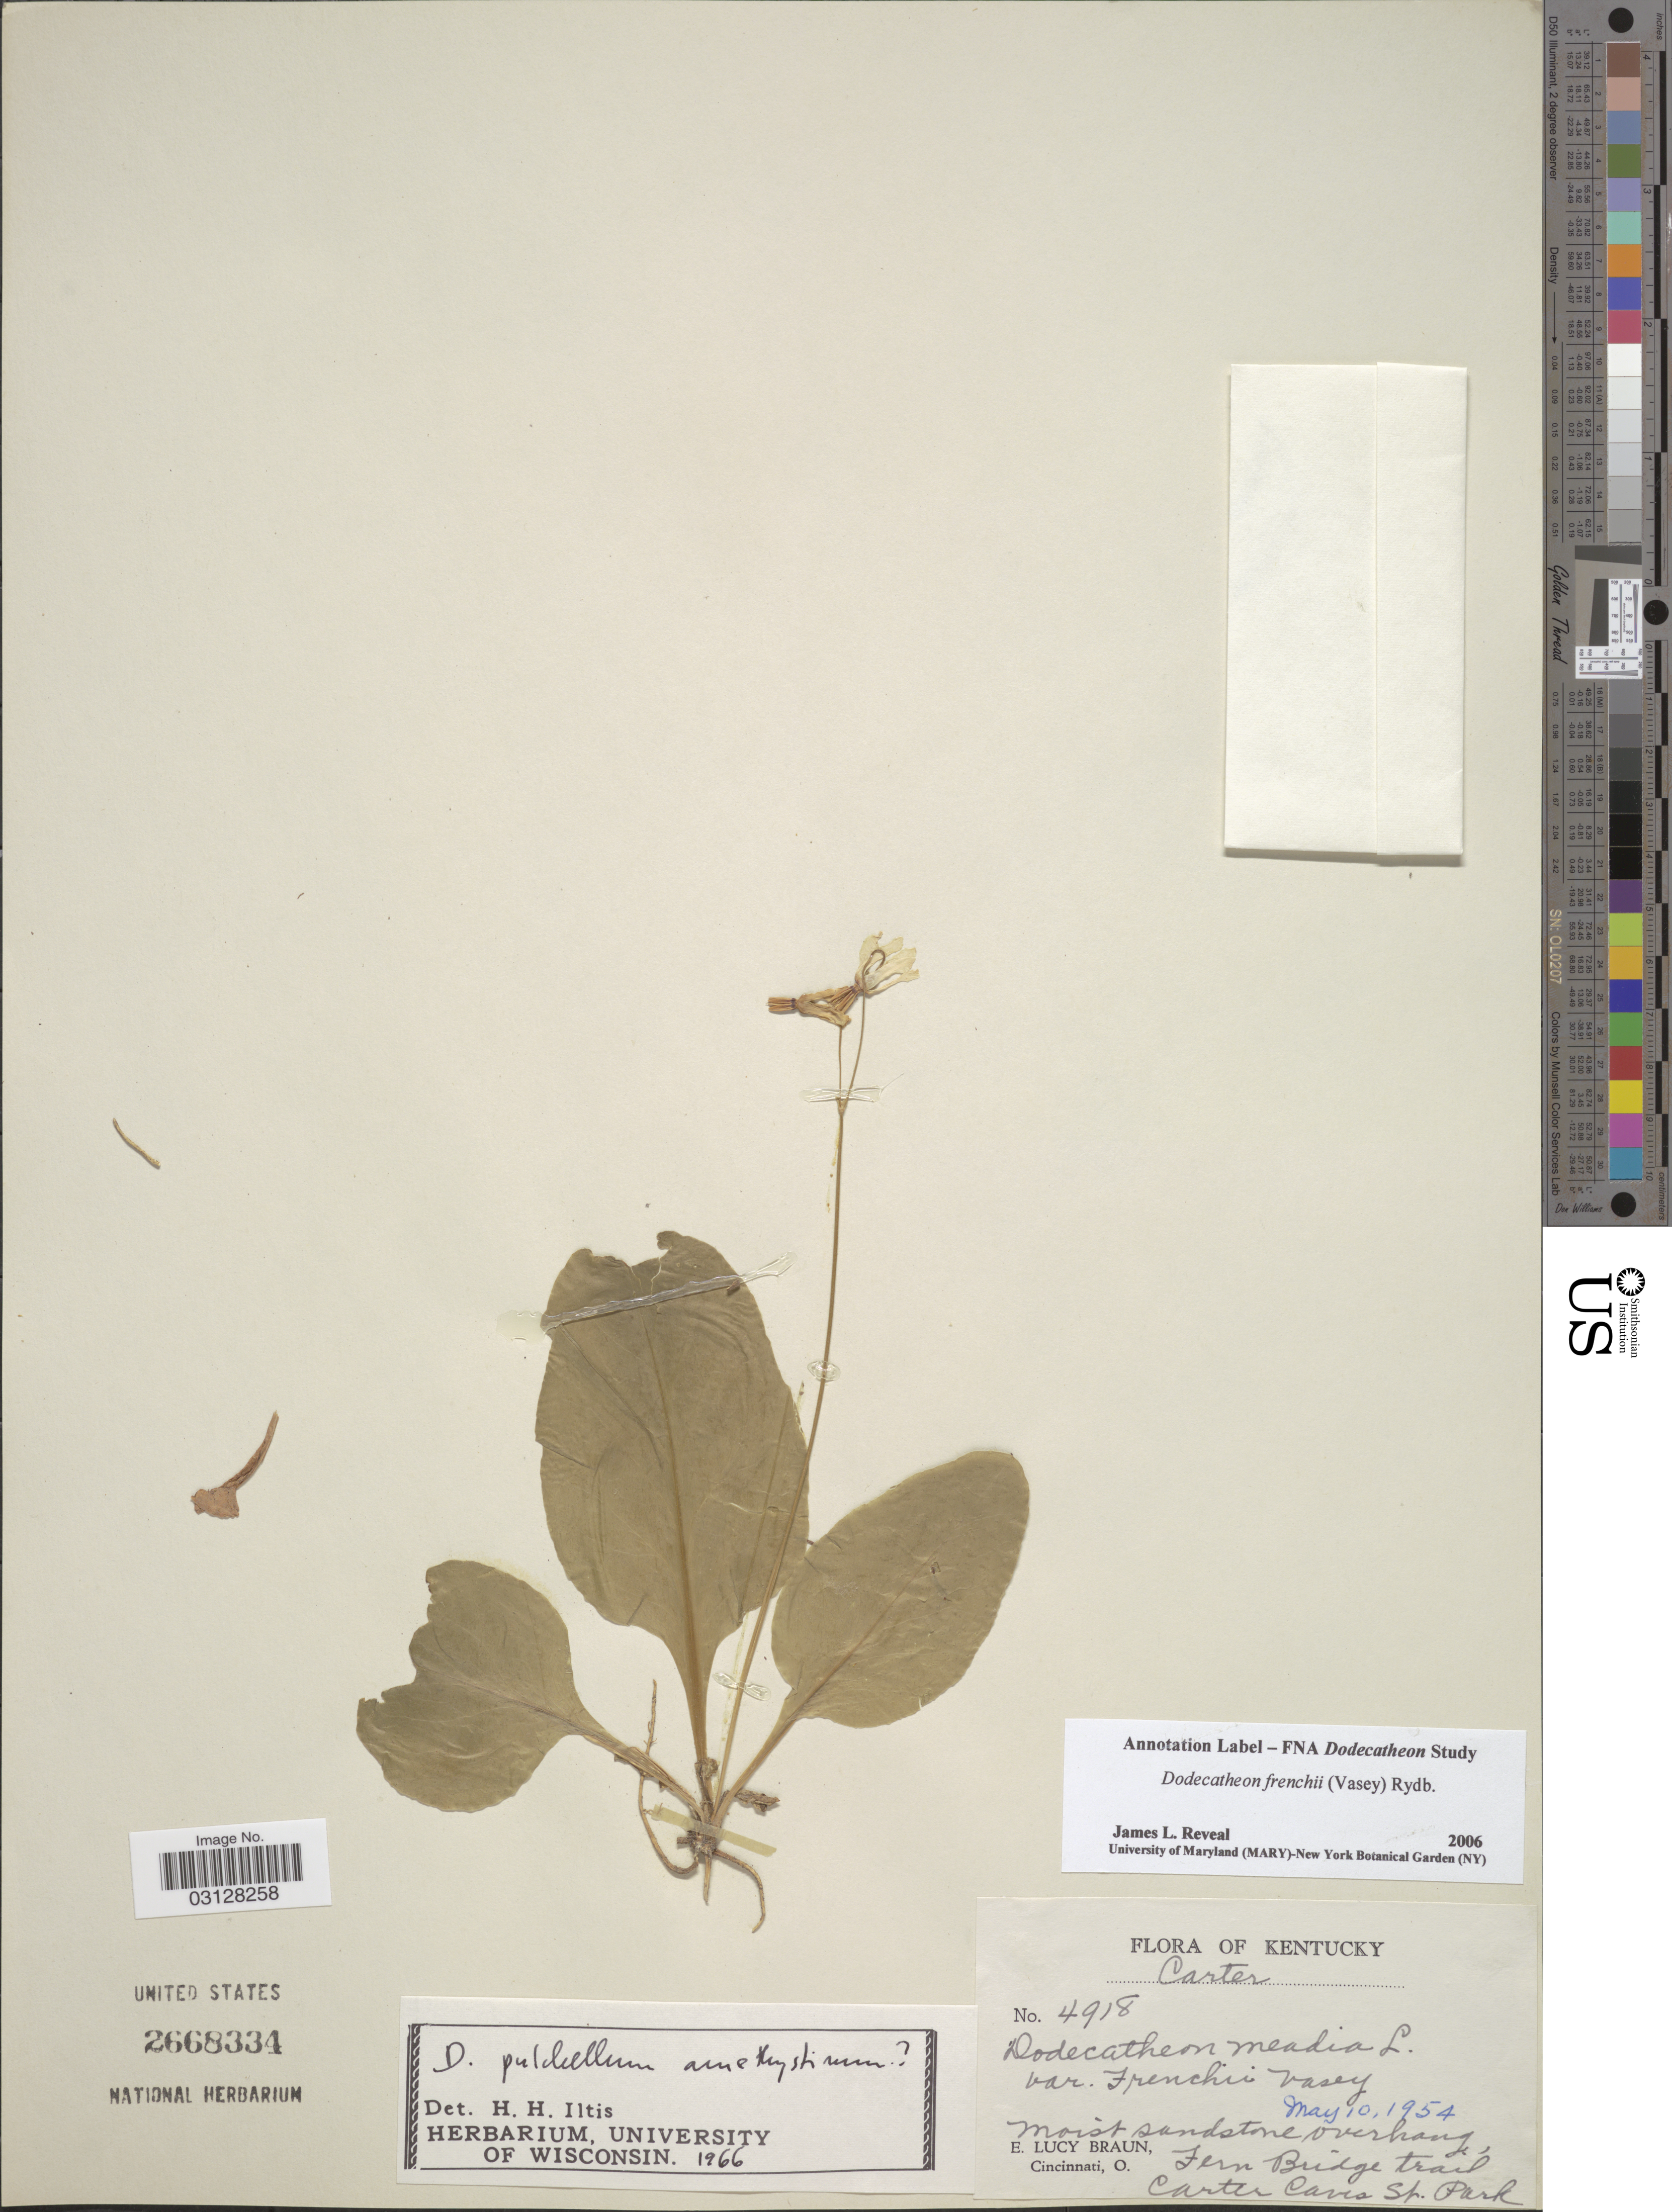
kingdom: Plantae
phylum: Tracheophyta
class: Magnoliopsida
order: Ericales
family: Primulaceae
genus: Dodecatheon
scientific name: Dodecatheon frenchii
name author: (Vasey) Rydb.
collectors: E. L. Braun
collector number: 4918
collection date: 1954-05-10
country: United States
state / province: Kentucky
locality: Carter. Fern Bridge trail, Carter Caves St. Park.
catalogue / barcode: US 2668334